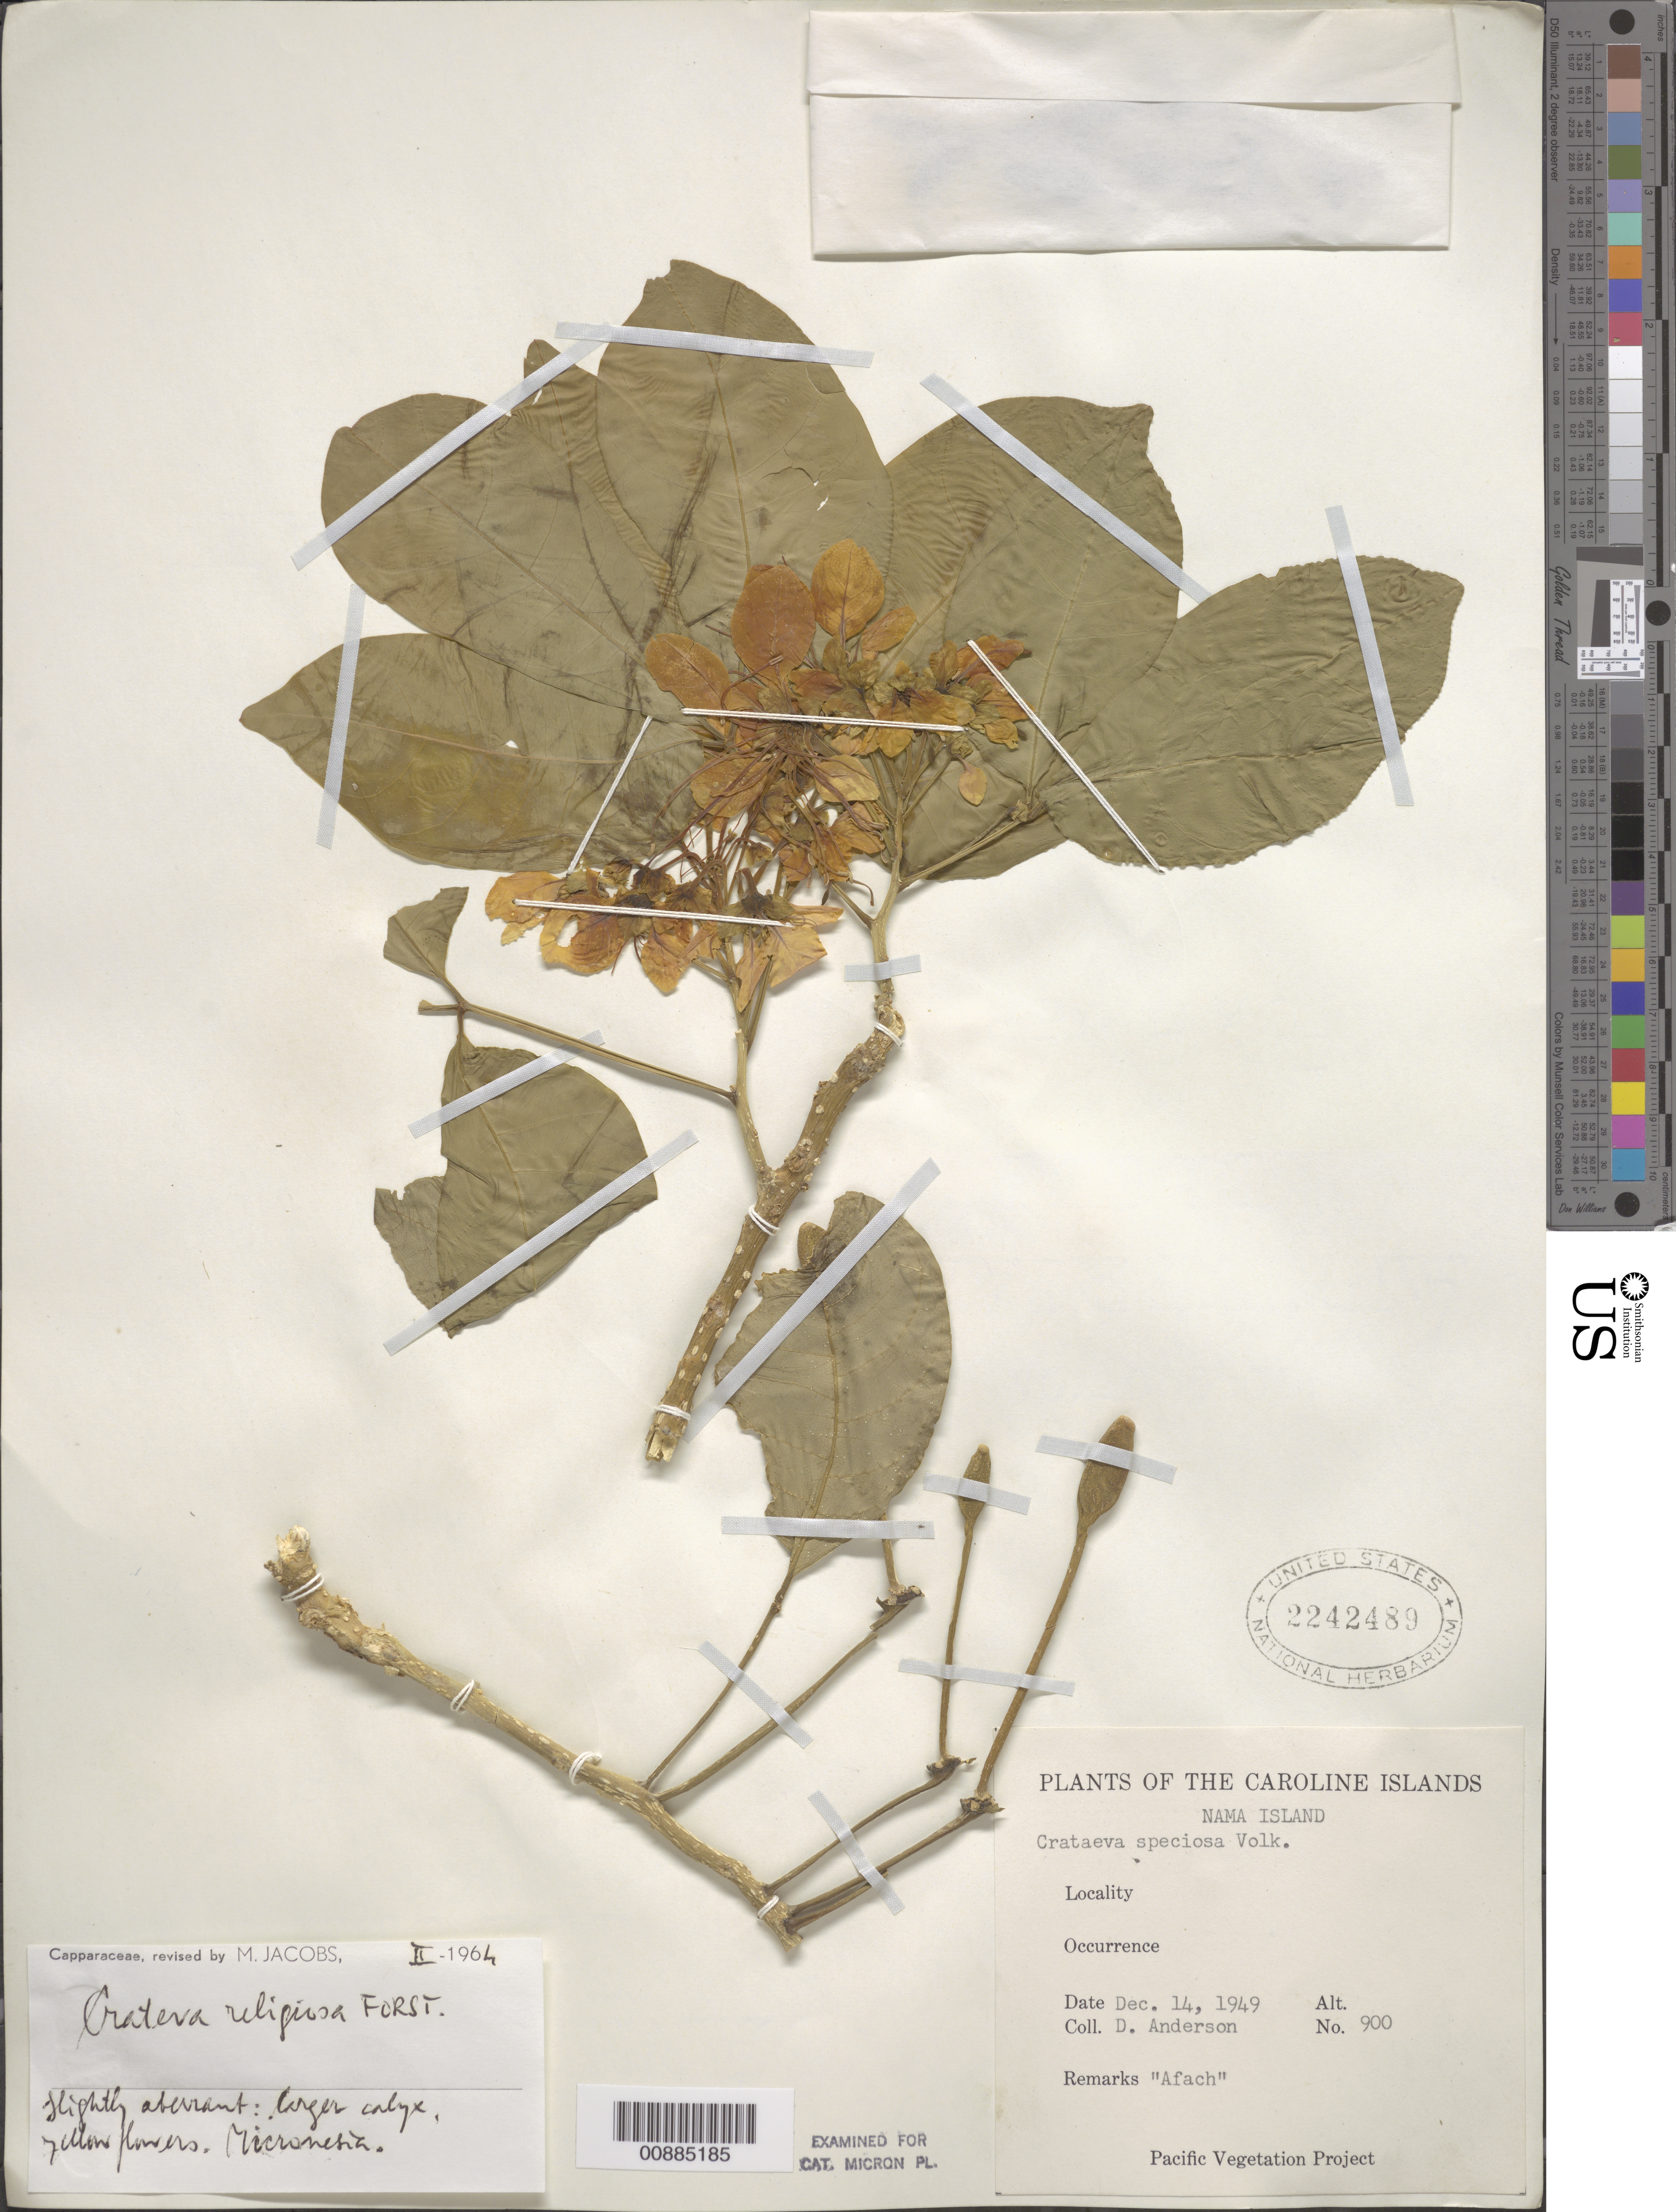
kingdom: Plantae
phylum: Tracheophyta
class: Magnoliopsida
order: Brassicales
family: Capparaceae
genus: Crateva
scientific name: Crateva speciosa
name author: Volkens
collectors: D. Anderson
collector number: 900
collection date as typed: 14 Dec 1949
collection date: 1949-12-14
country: Micronesia, Federated States of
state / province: Truk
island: Nama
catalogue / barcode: US 2242489